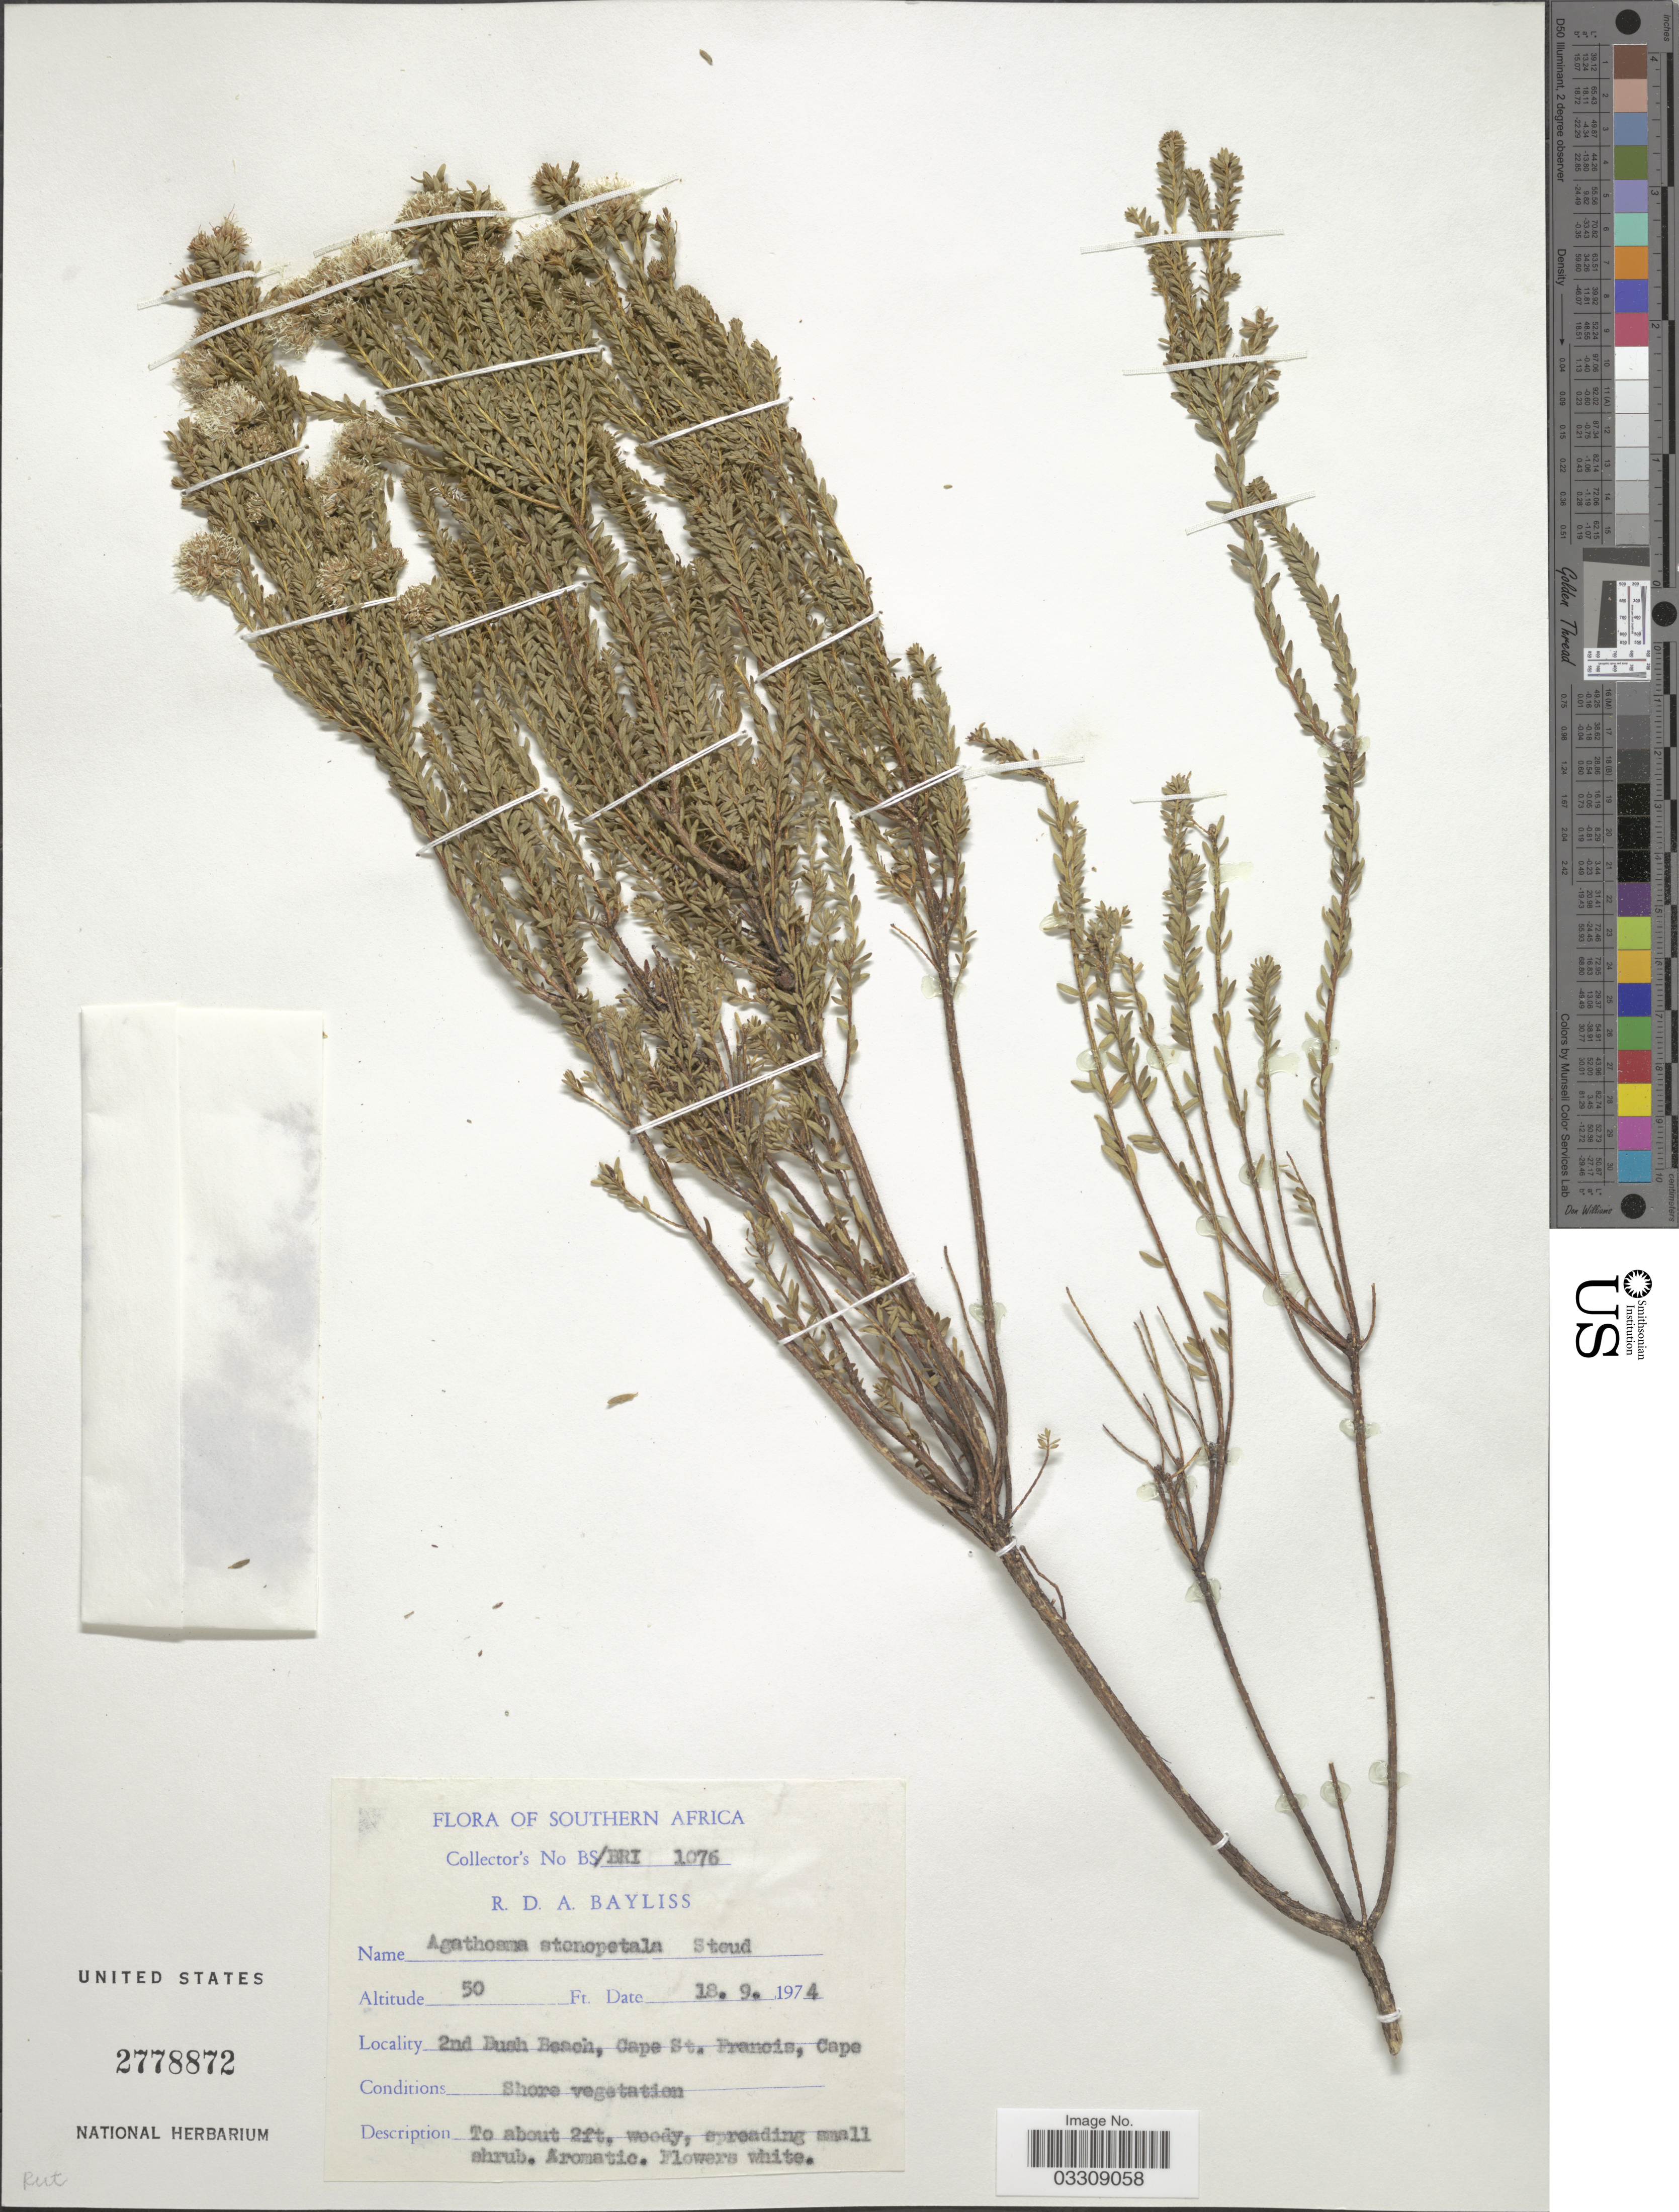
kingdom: Plantae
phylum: Tracheophyta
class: Magnoliopsida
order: Sapindales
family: Rutaceae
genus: Agathosma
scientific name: Agathosma stenopetala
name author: (Steud.) Steud.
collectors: R. Bayliss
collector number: BS/BRI1076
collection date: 1974-09-18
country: South Africa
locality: Southern Africa. 2nd Bush Beach, Cape St. Francis, Cape.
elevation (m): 15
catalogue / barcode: US 2778872